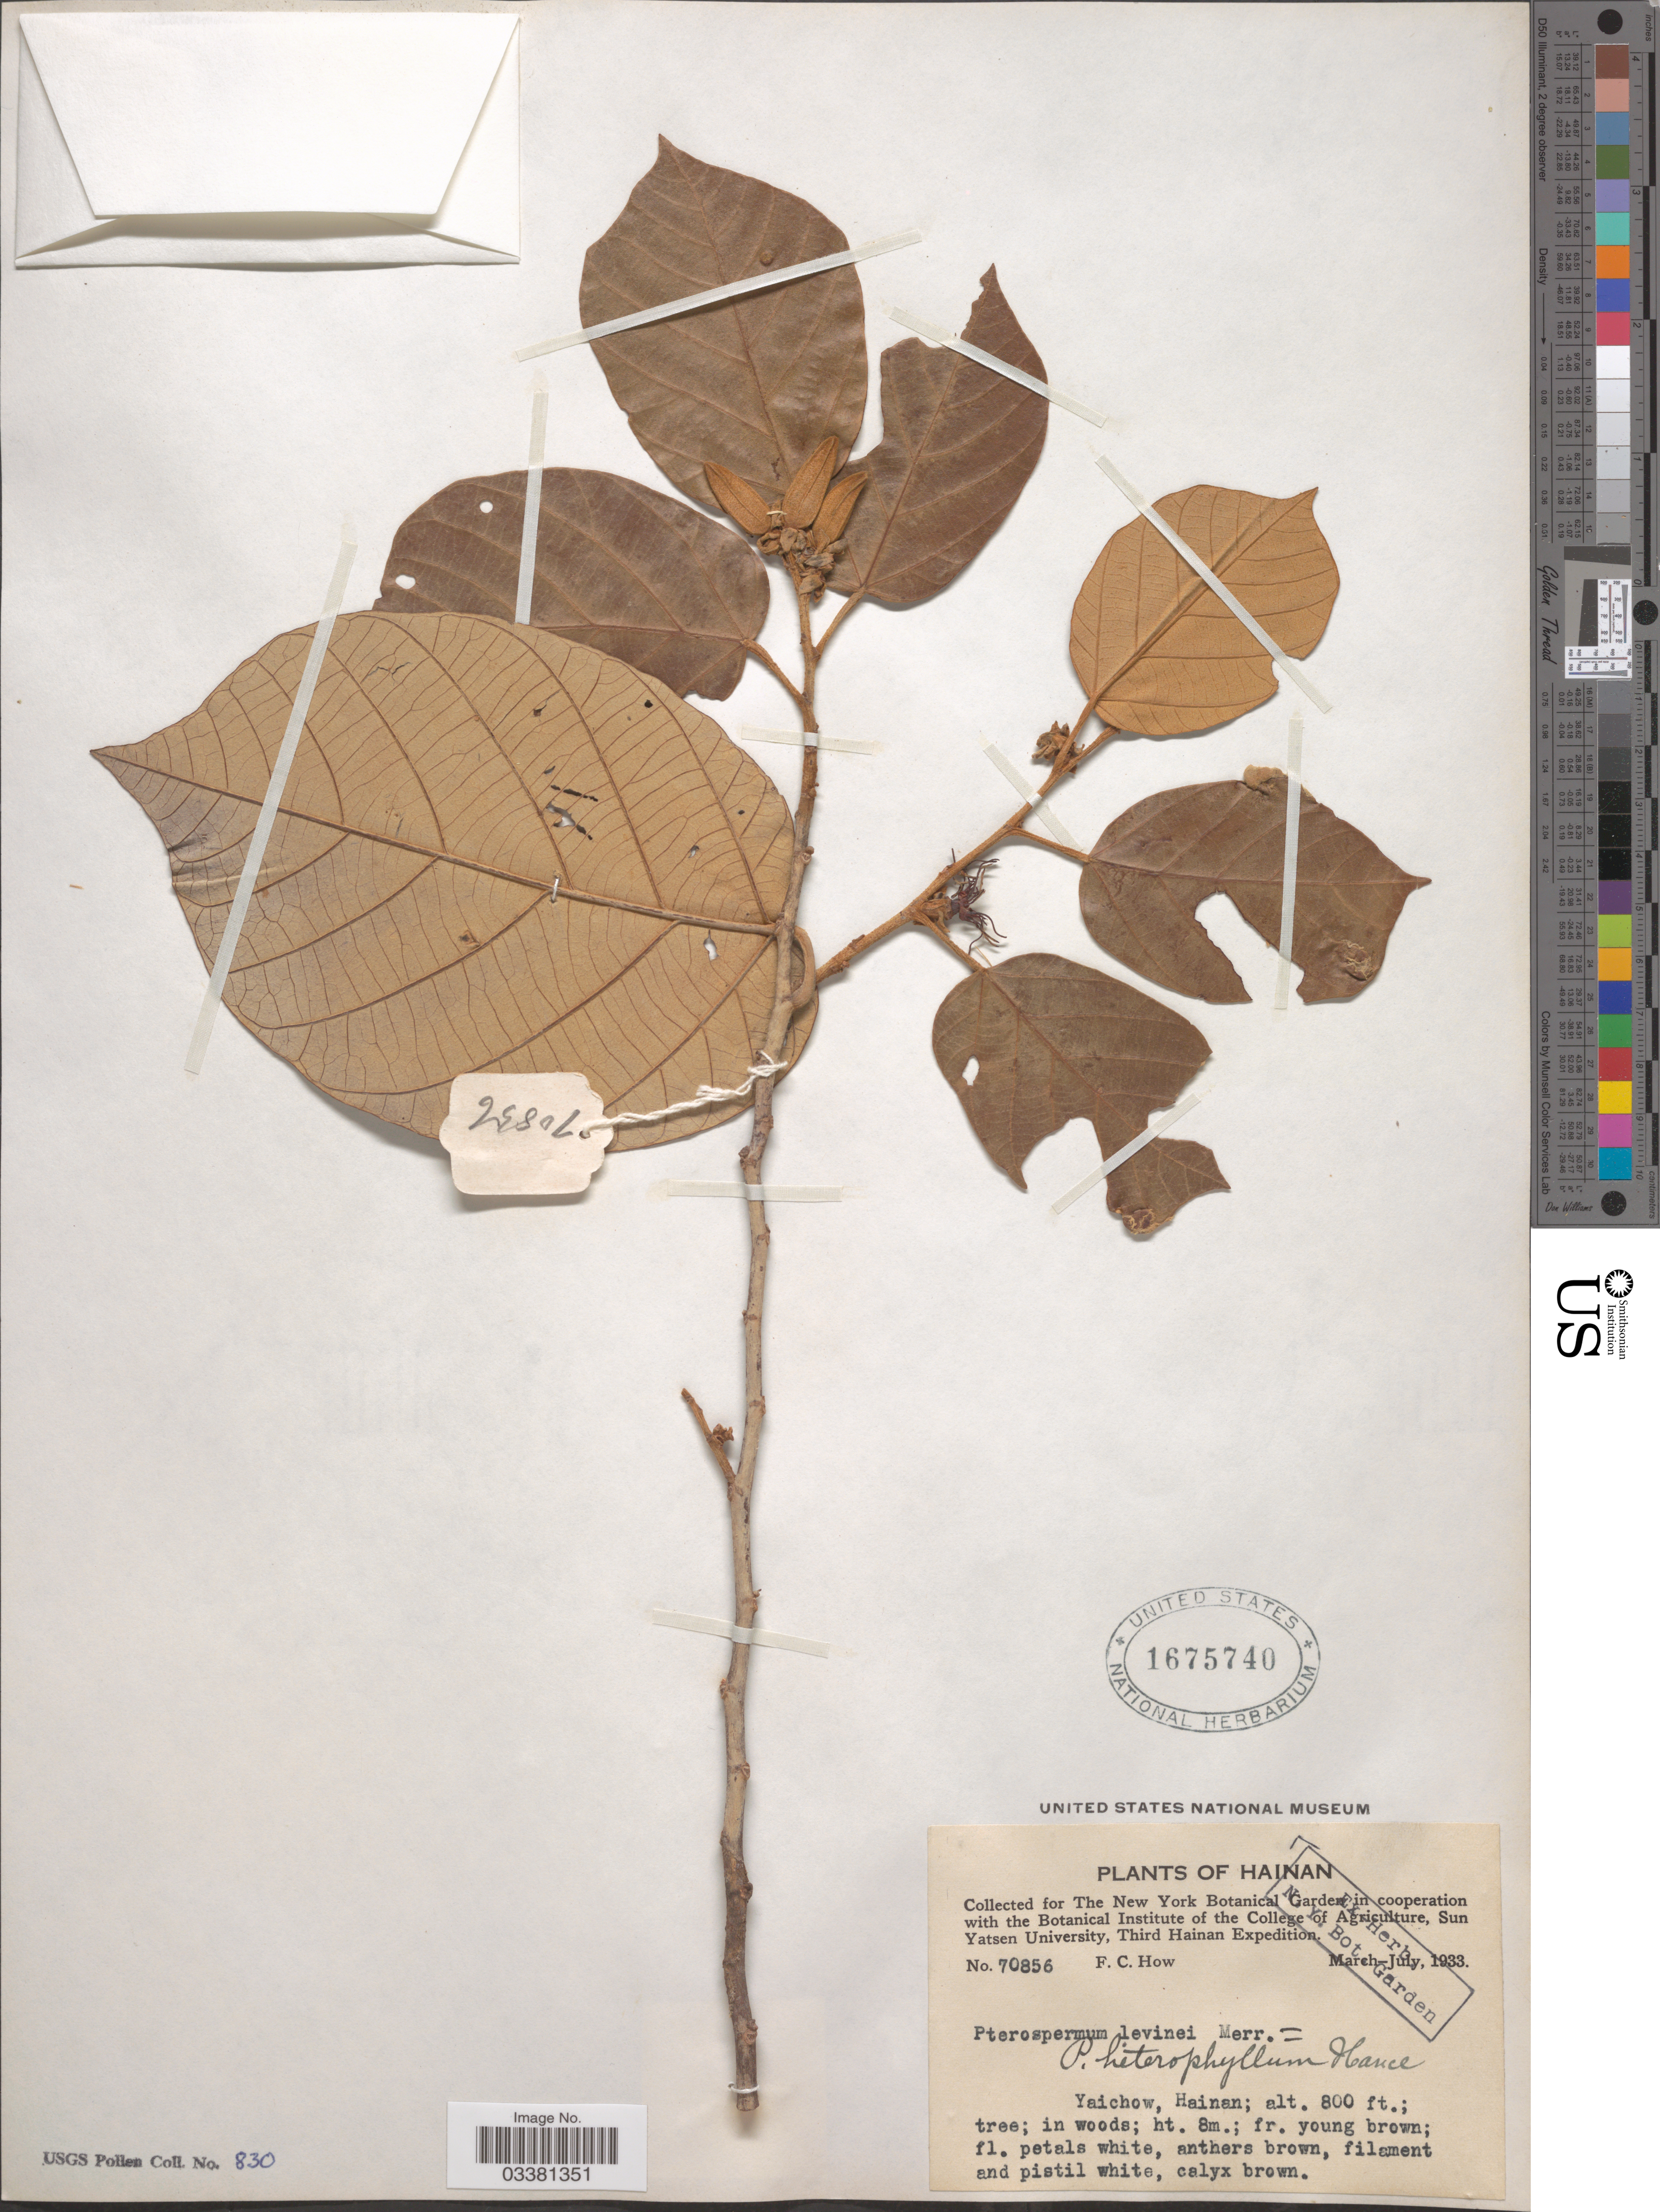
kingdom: Plantae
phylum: Tracheophyta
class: Magnoliopsida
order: Malvales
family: Malvaceae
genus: Pterospermum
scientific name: Pterospermum heterophyllum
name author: Hance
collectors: F. C. How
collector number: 70856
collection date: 1933-03/1933-07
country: China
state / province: Hainan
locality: Yaichow.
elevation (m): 244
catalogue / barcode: US 1675740